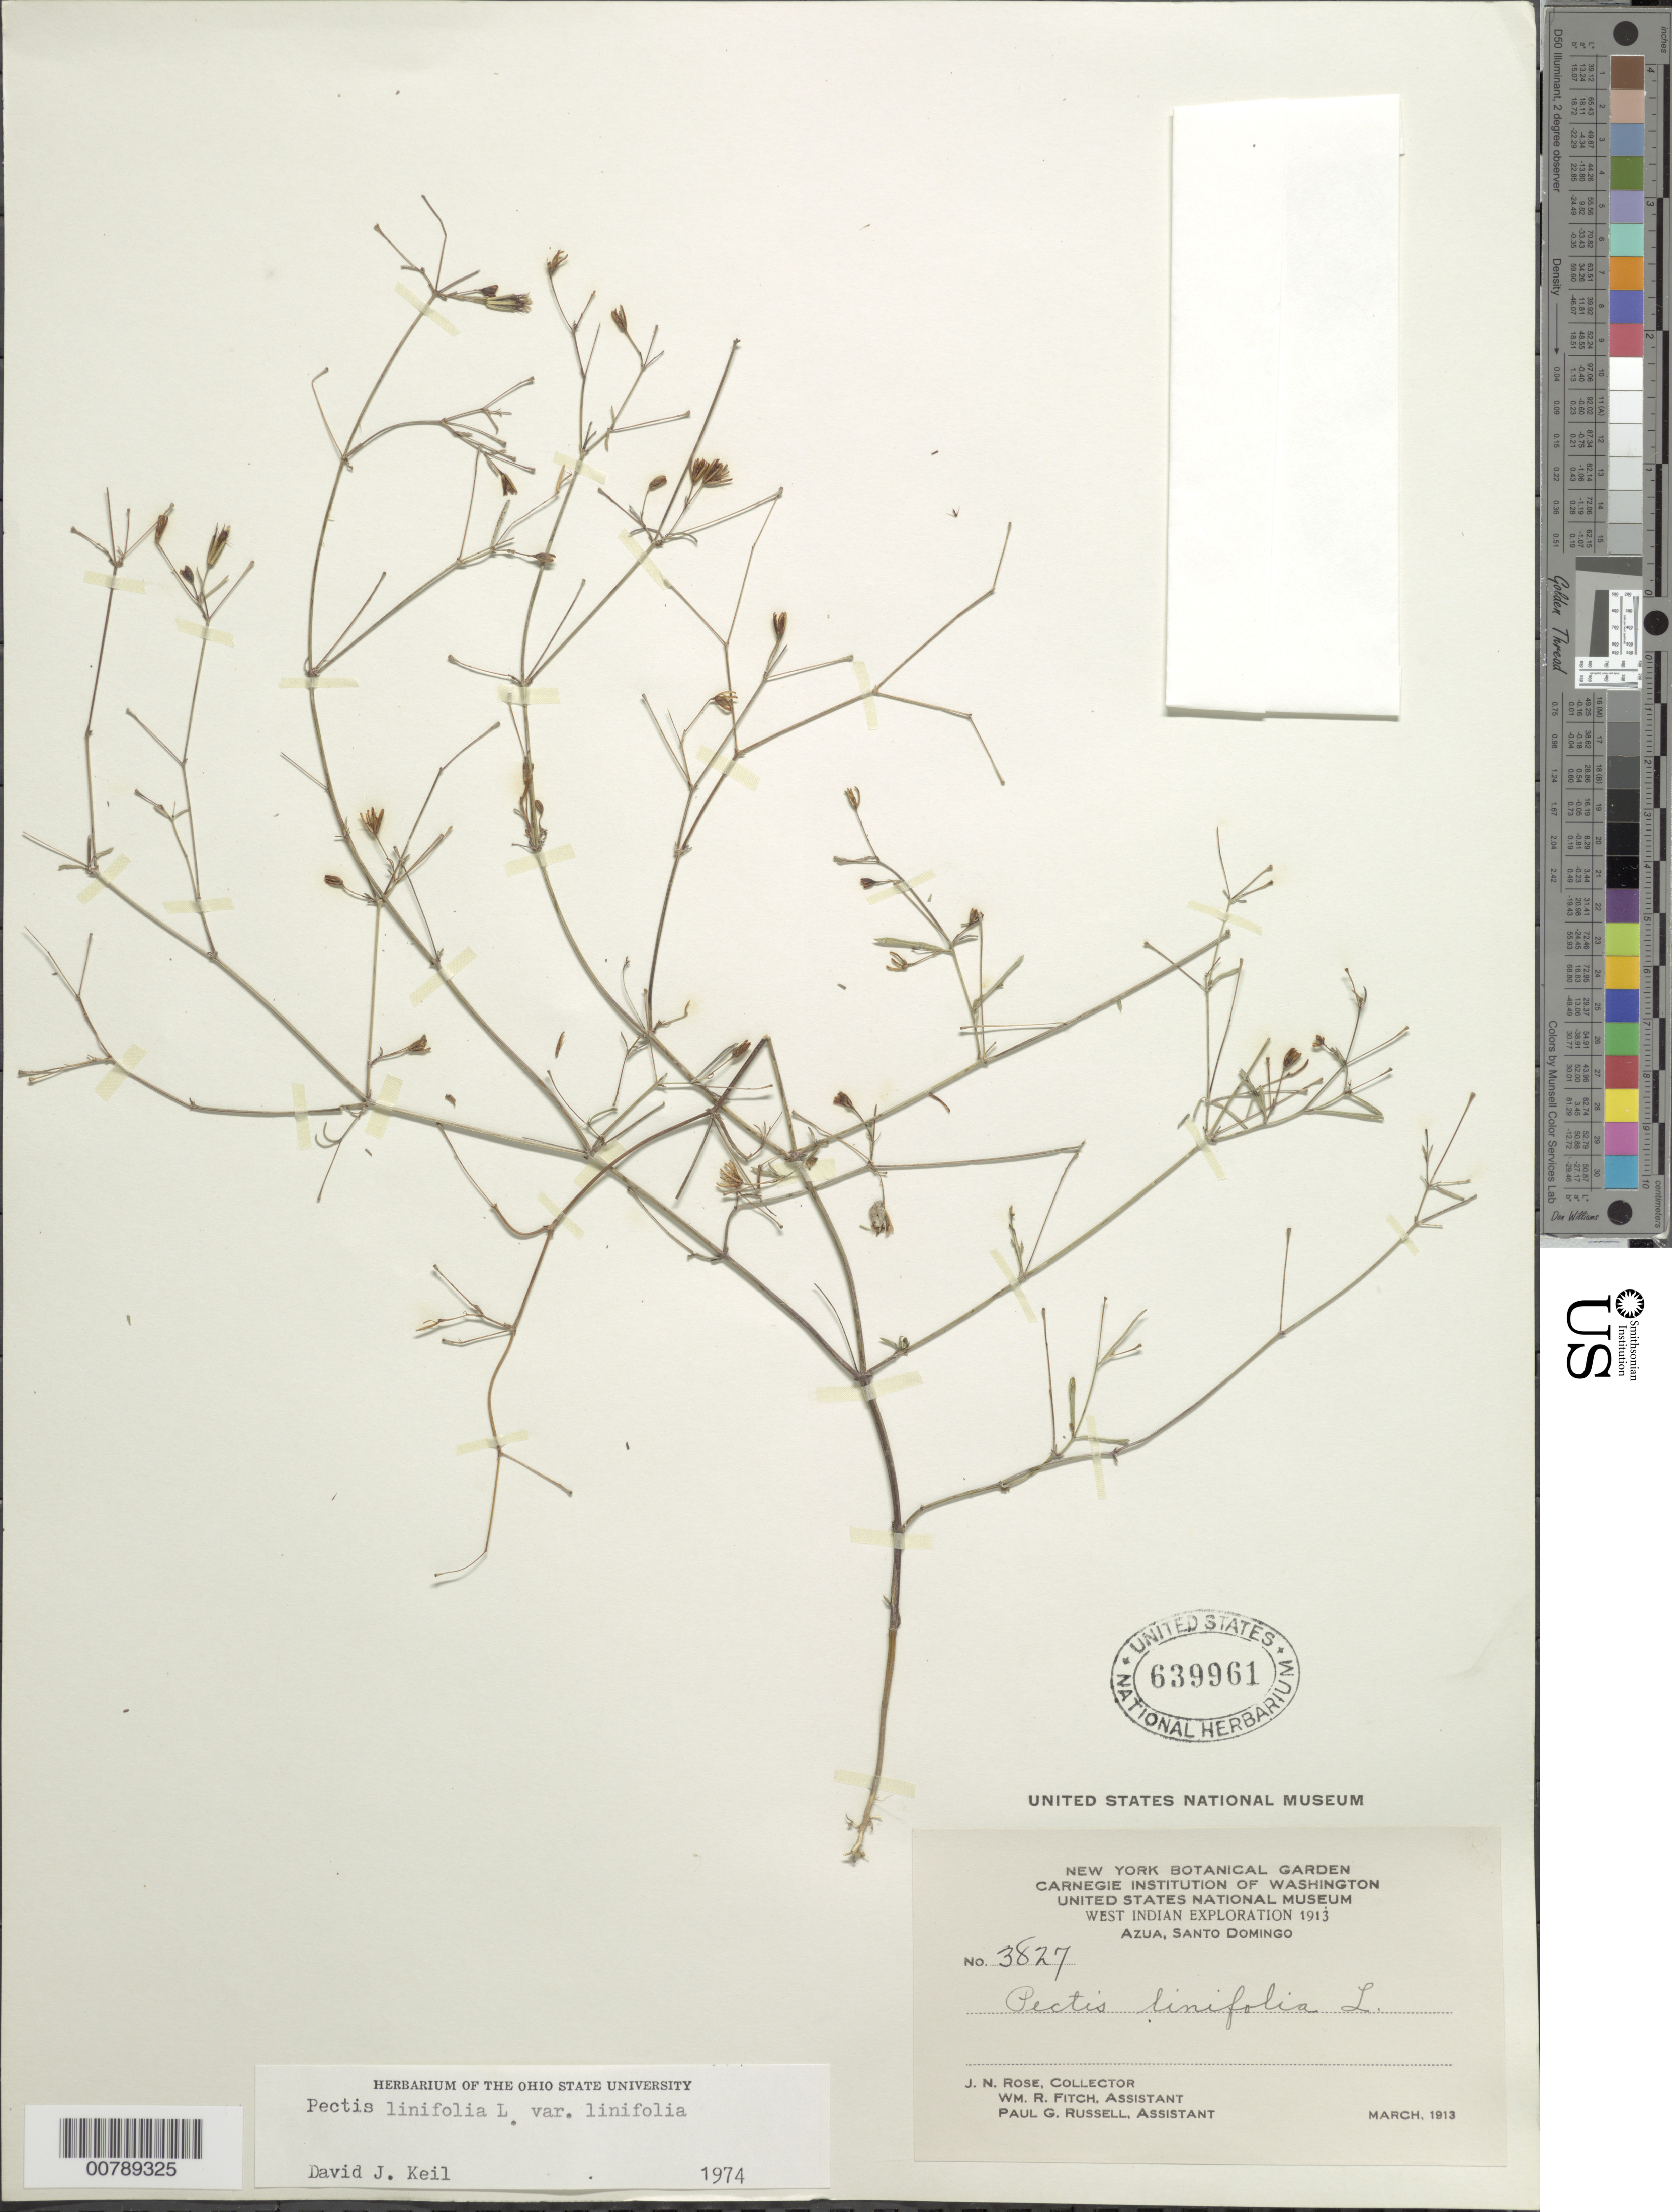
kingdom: Plantae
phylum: Tracheophyta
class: Magnoliopsida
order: Asterales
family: Asteraceae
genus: Pectis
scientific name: Pectis linifolia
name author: L.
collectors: J. N. Rose, W. R. Fitch & P. G. Russell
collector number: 3827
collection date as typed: Mar 1913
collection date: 1913-03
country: Dominican Republic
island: Hispaniola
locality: Azua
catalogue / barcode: US 639961